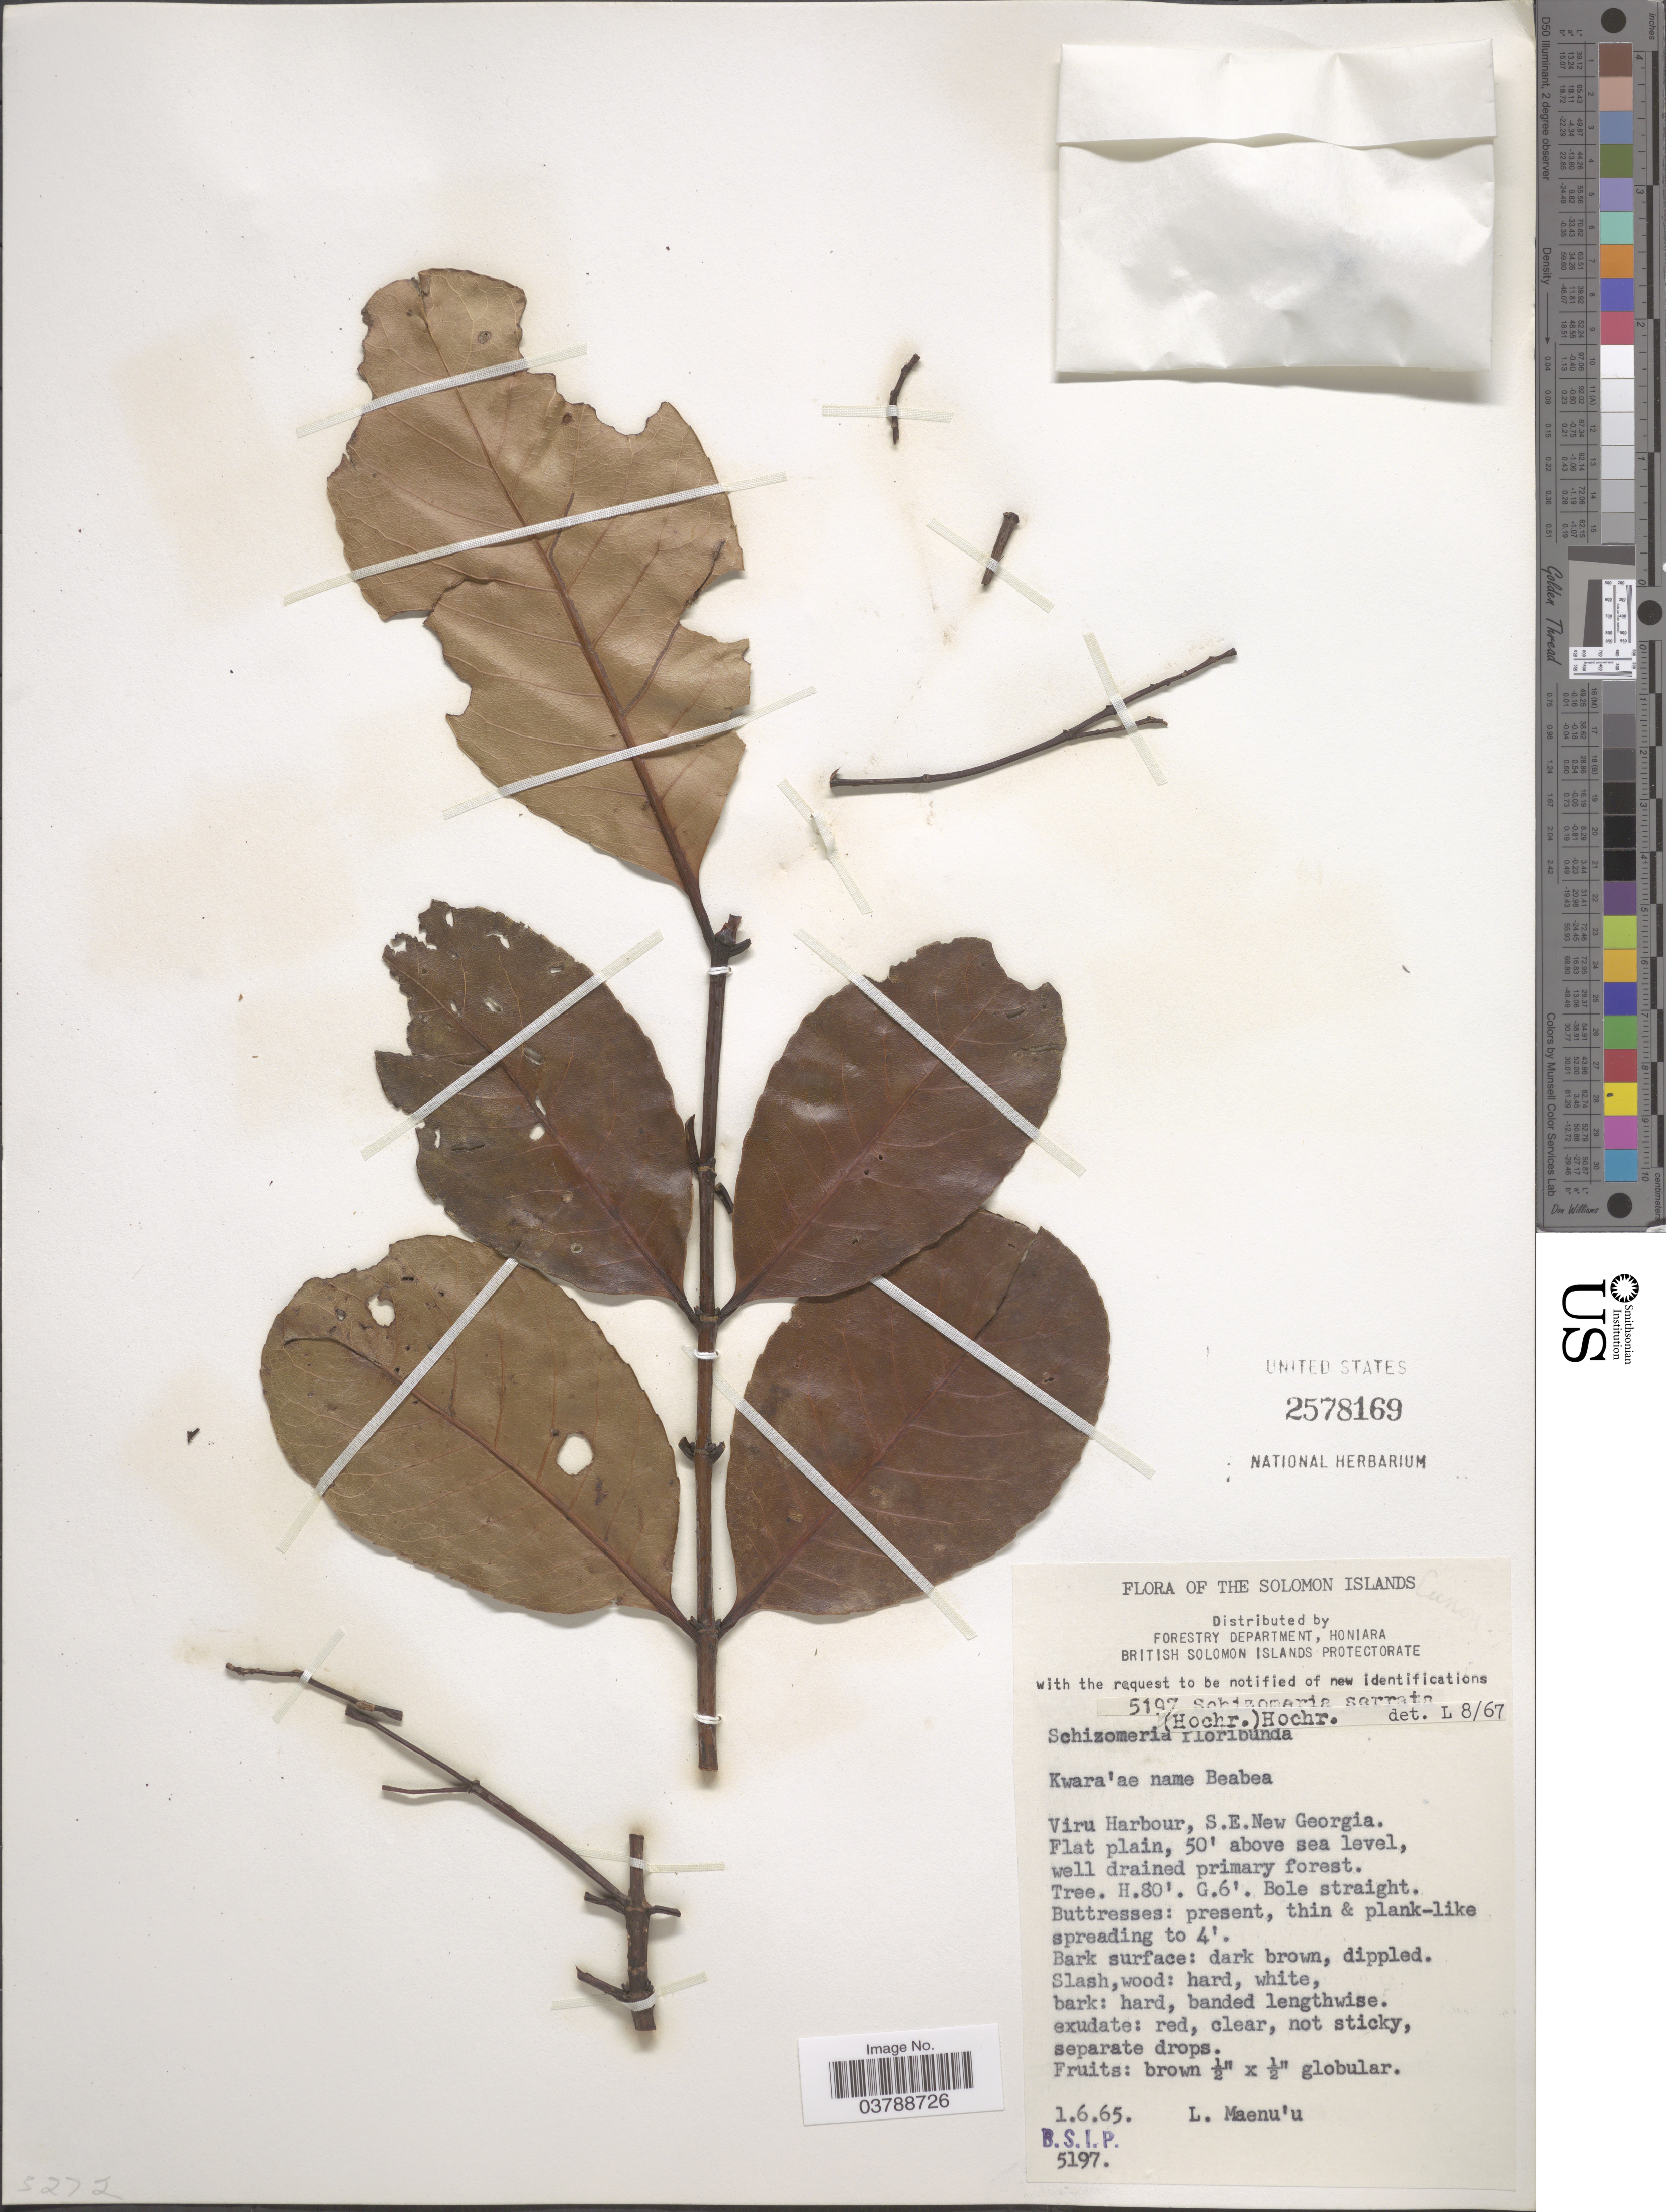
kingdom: Plantae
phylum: Tracheophyta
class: Magnoliopsida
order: Oxalidales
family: Cunoniaceae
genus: Schizomeria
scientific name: Schizomeria serrata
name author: (Hochr.) Hochr.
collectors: L. Maenu'u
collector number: BSIP5197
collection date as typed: Transcribed d/m/y: 1/6/65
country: Solomon Islands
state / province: Solomon Islands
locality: Viru Harbour, S.E. New Georgia.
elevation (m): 15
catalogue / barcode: US 2578169